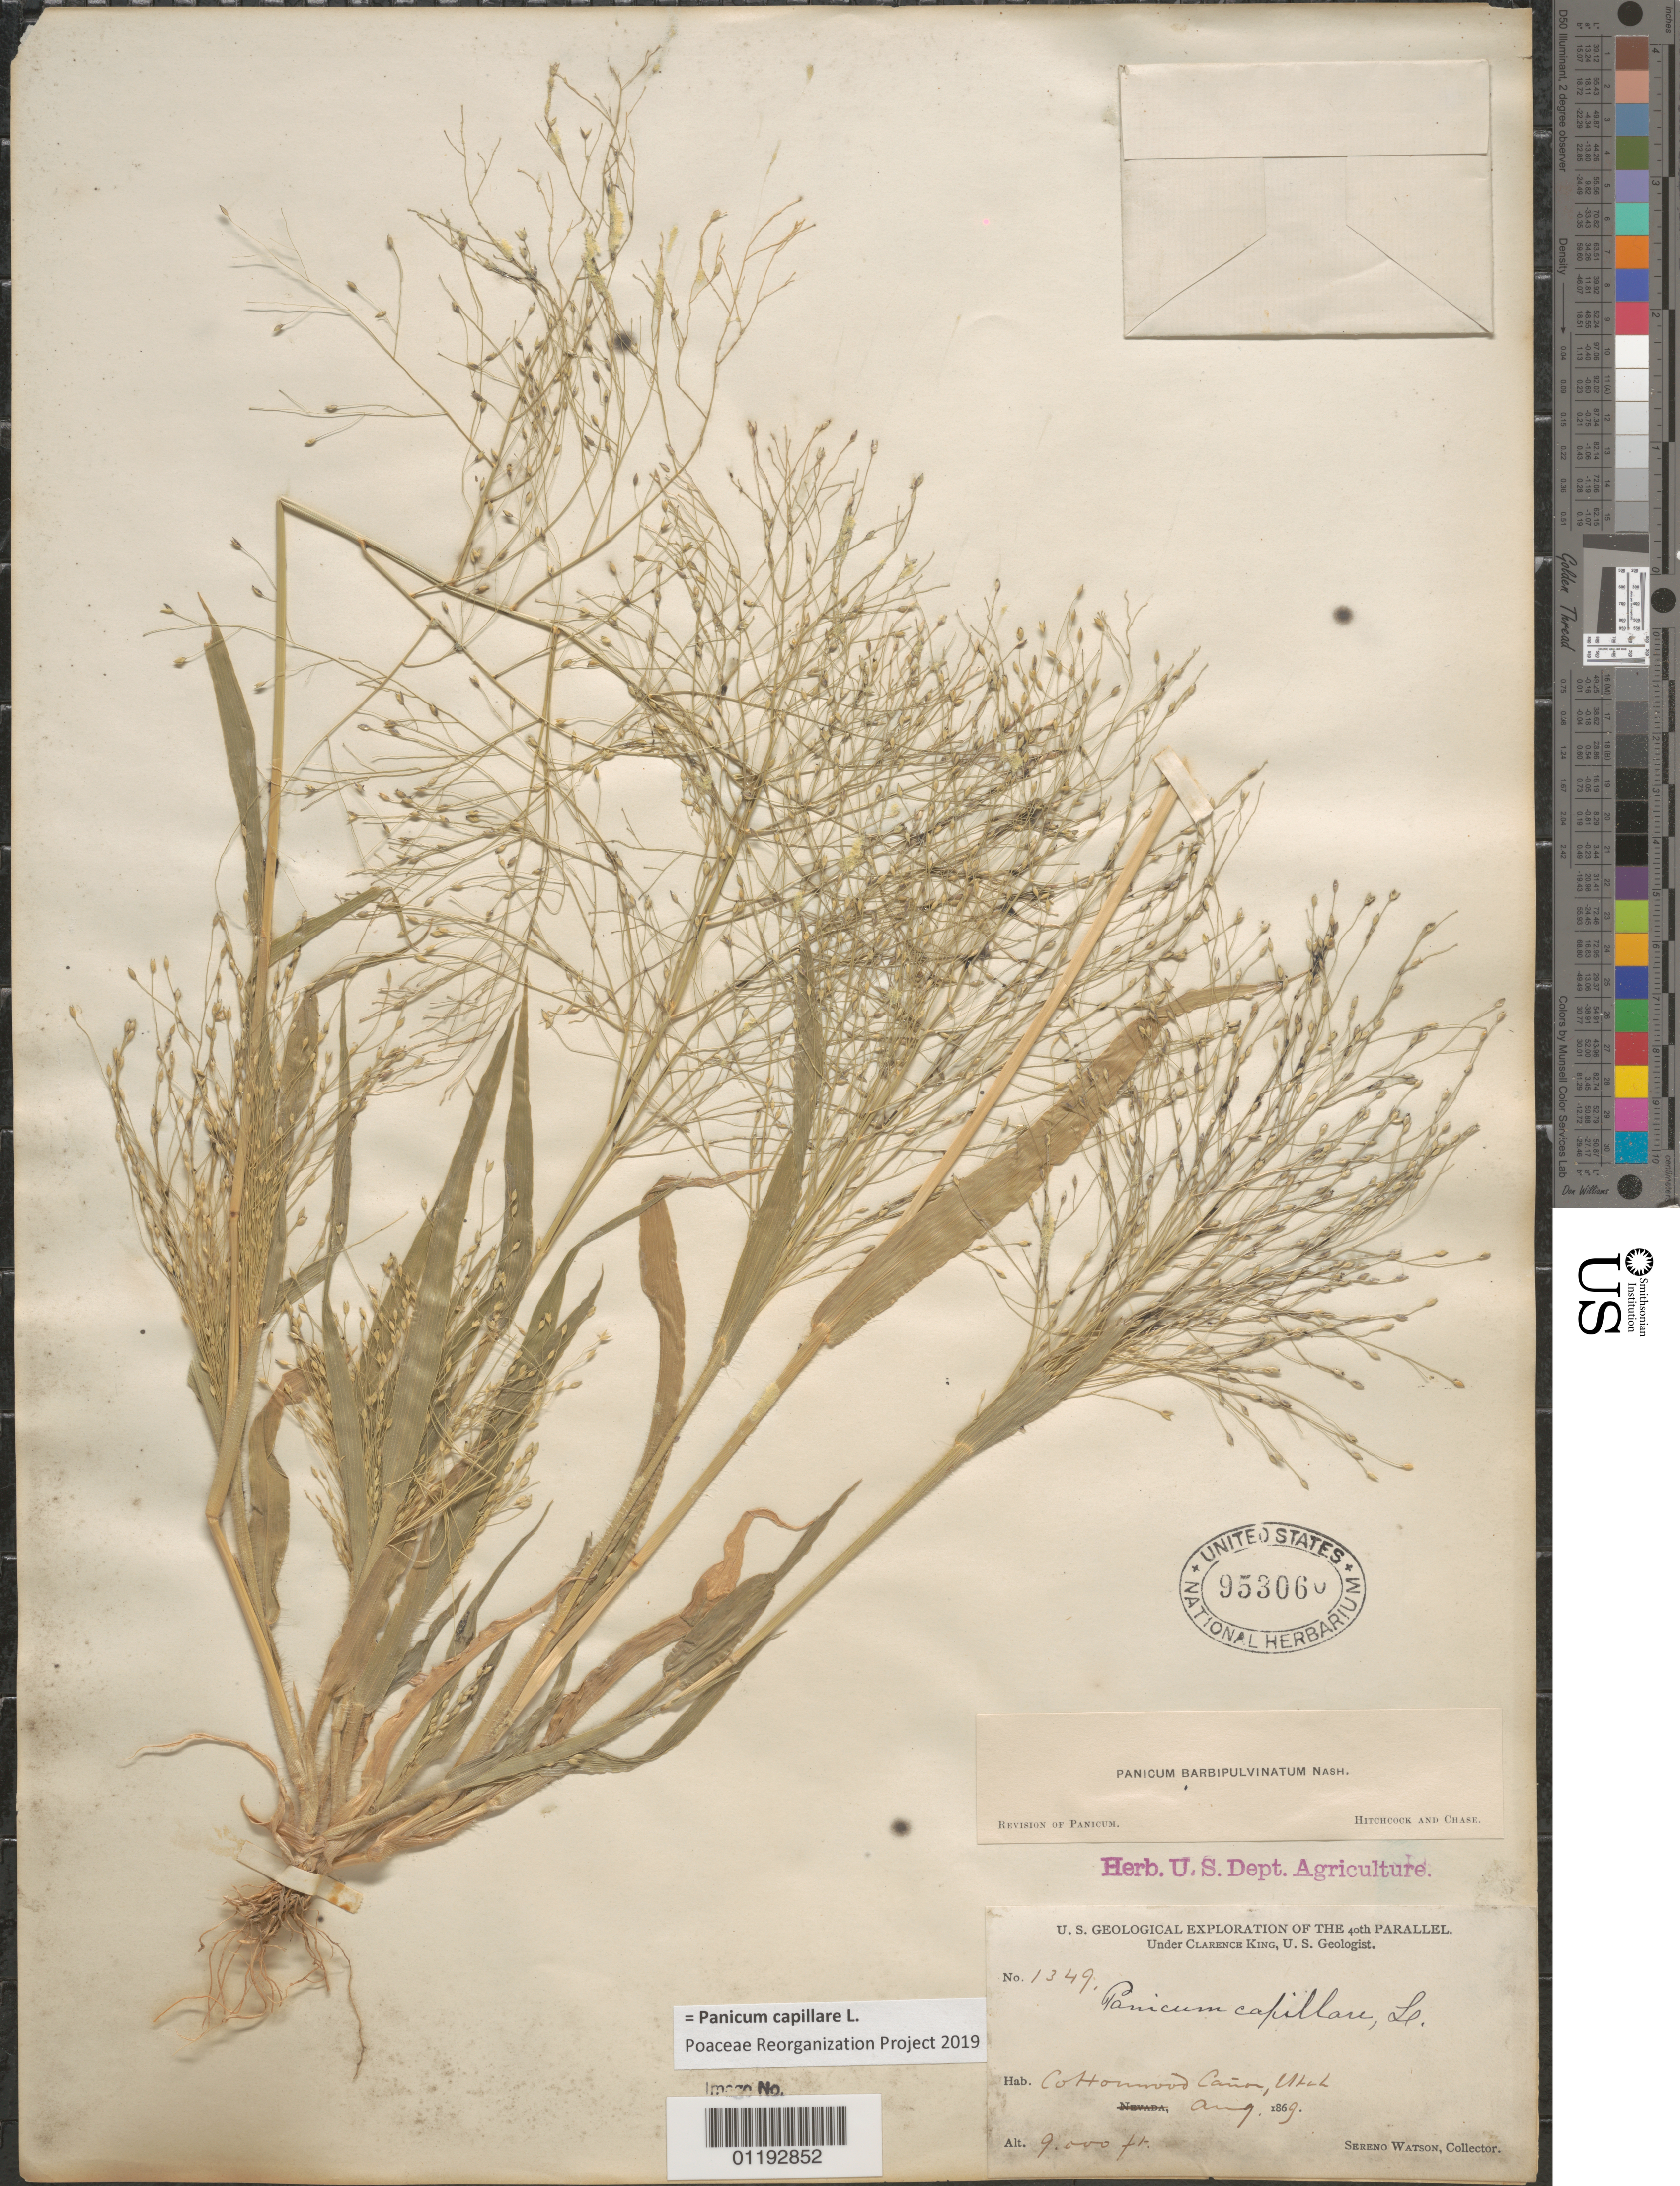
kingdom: Plantae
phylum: Tracheophyta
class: Liliopsida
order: Poales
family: Poaceae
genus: Panicum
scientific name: Panicum capillare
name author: L.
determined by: Poaceae Reorganization Project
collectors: S. Watson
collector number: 1349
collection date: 1869-08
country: United States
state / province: Utah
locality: Cottonwood Canyon.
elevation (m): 2743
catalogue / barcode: US 95306